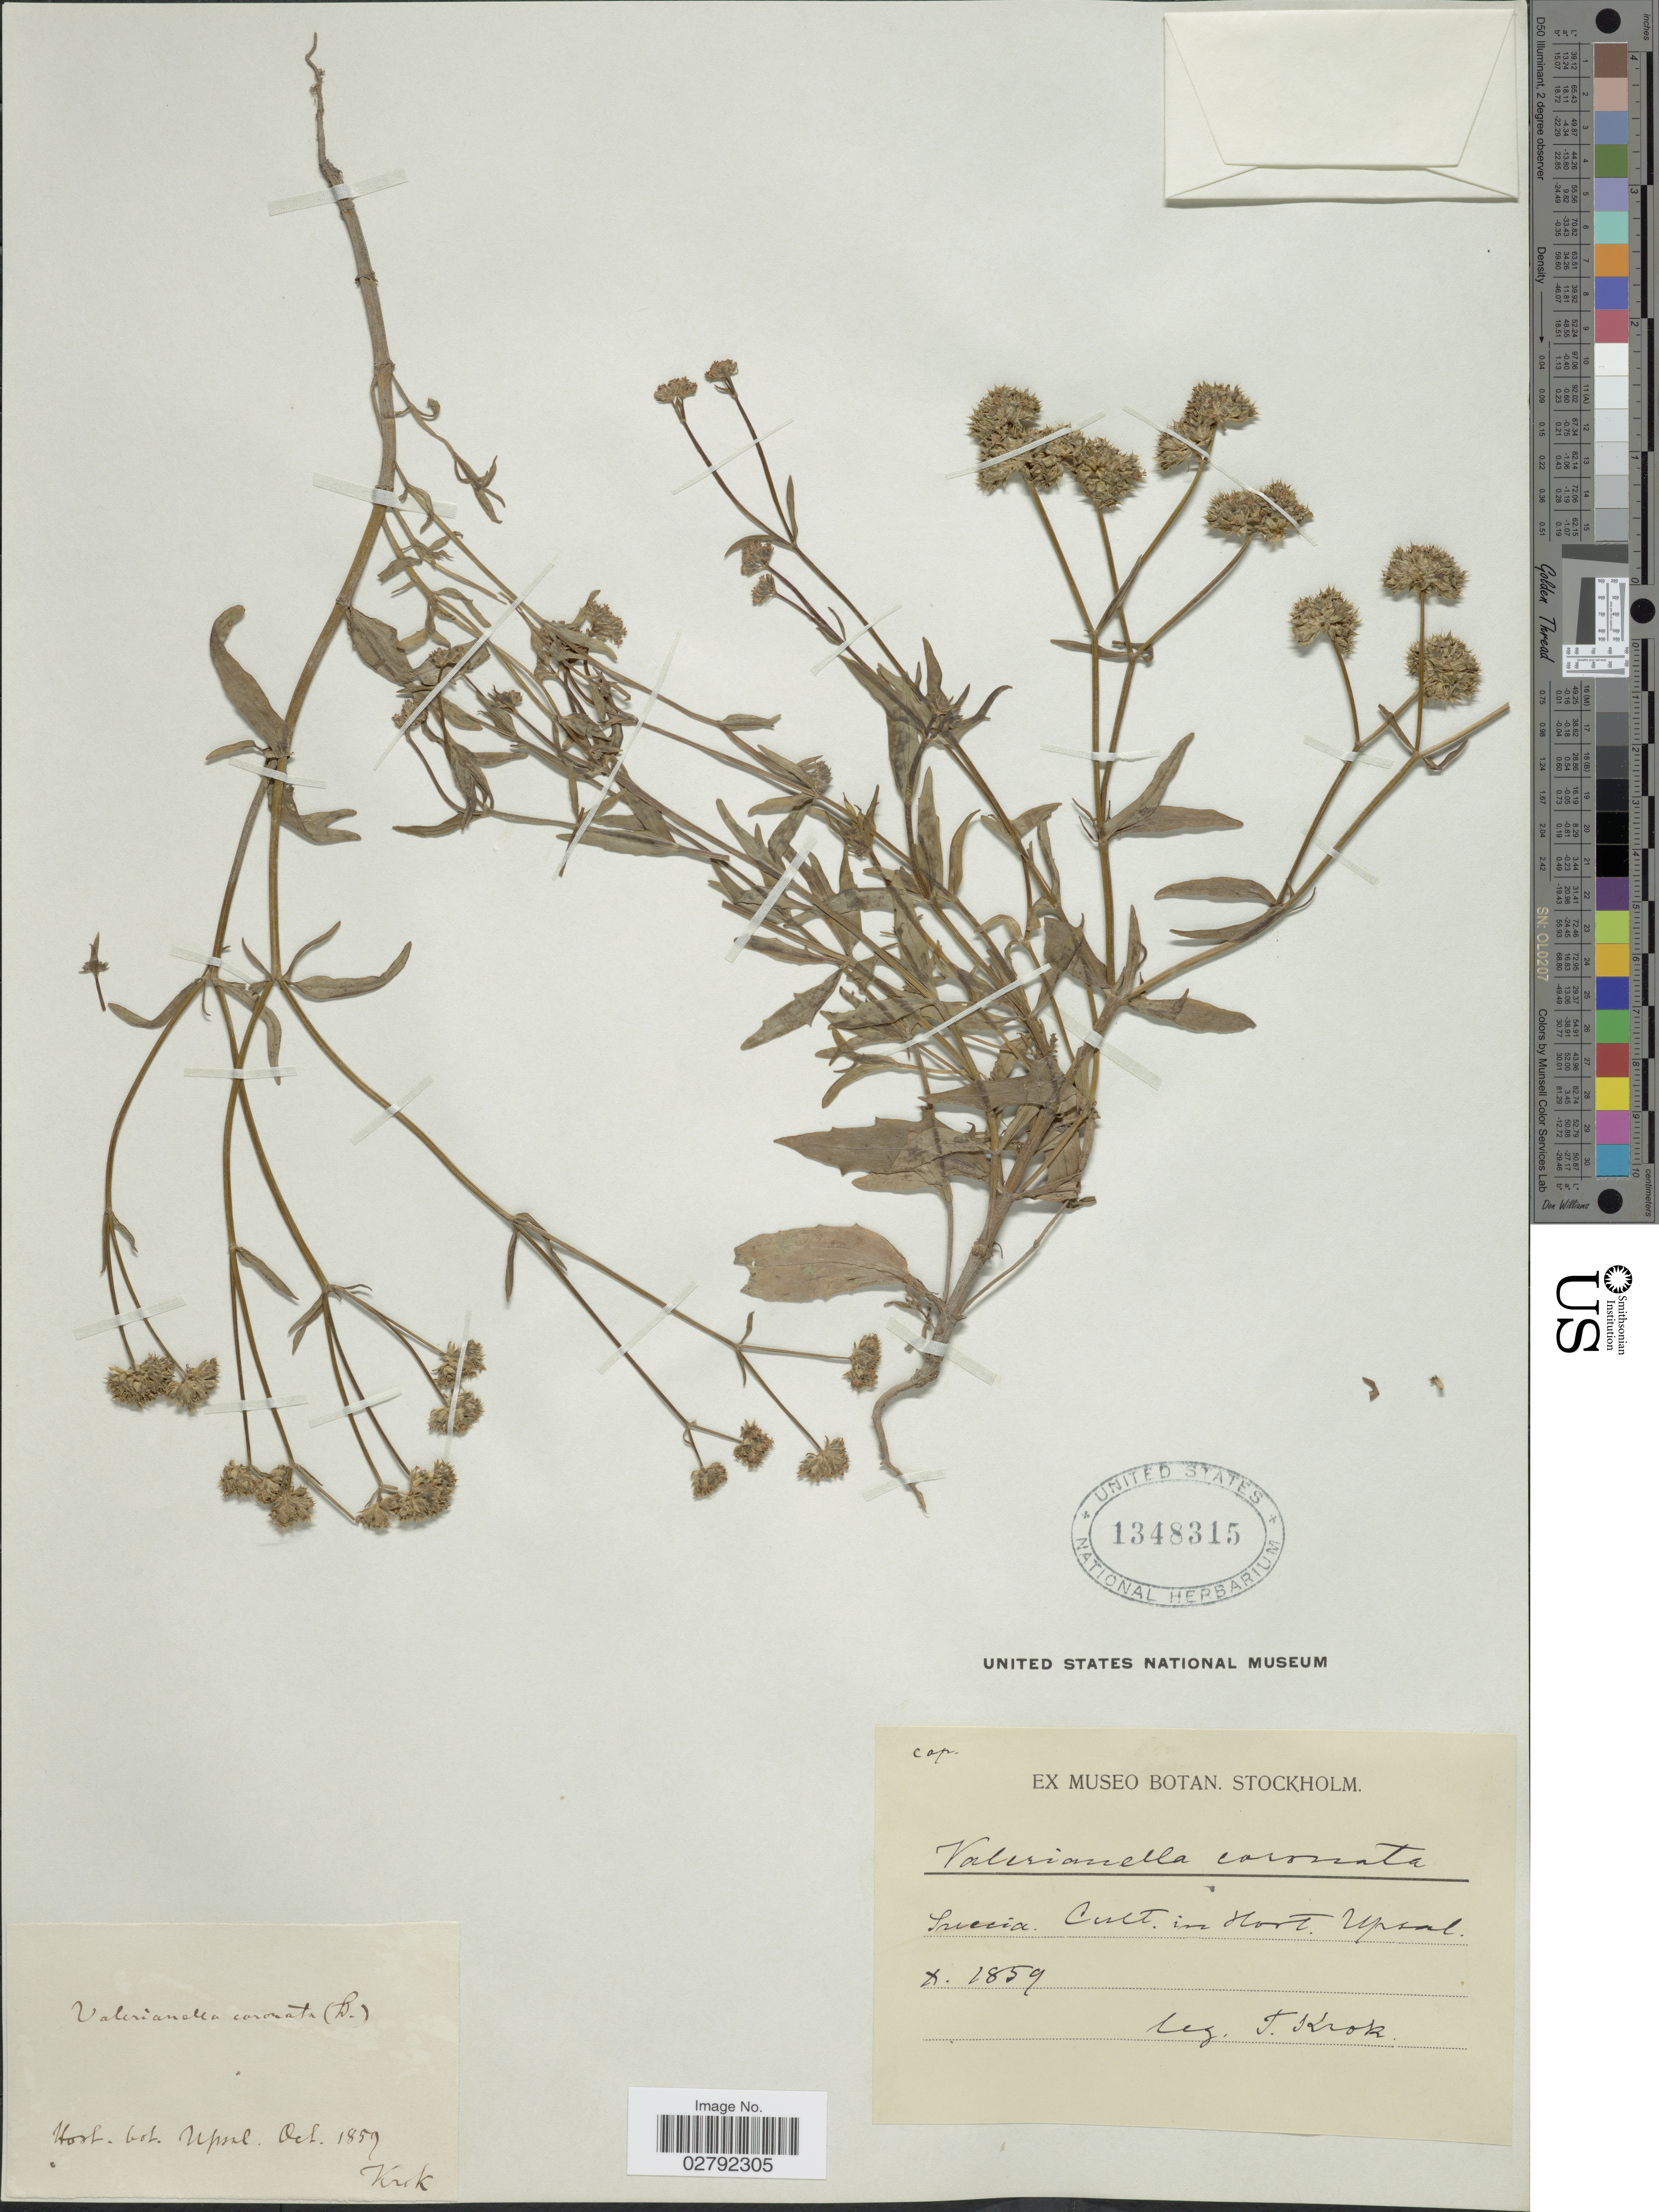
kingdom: Plantae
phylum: Tracheophyta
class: Magnoliopsida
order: Dipsacales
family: Caprifoliaceae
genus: Valerianella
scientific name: Valerianella coronata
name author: (L.) DC.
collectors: T. Krok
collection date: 1859-10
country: Sweden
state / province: Uppsala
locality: Cult. in Hort. Ups.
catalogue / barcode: US 1348315